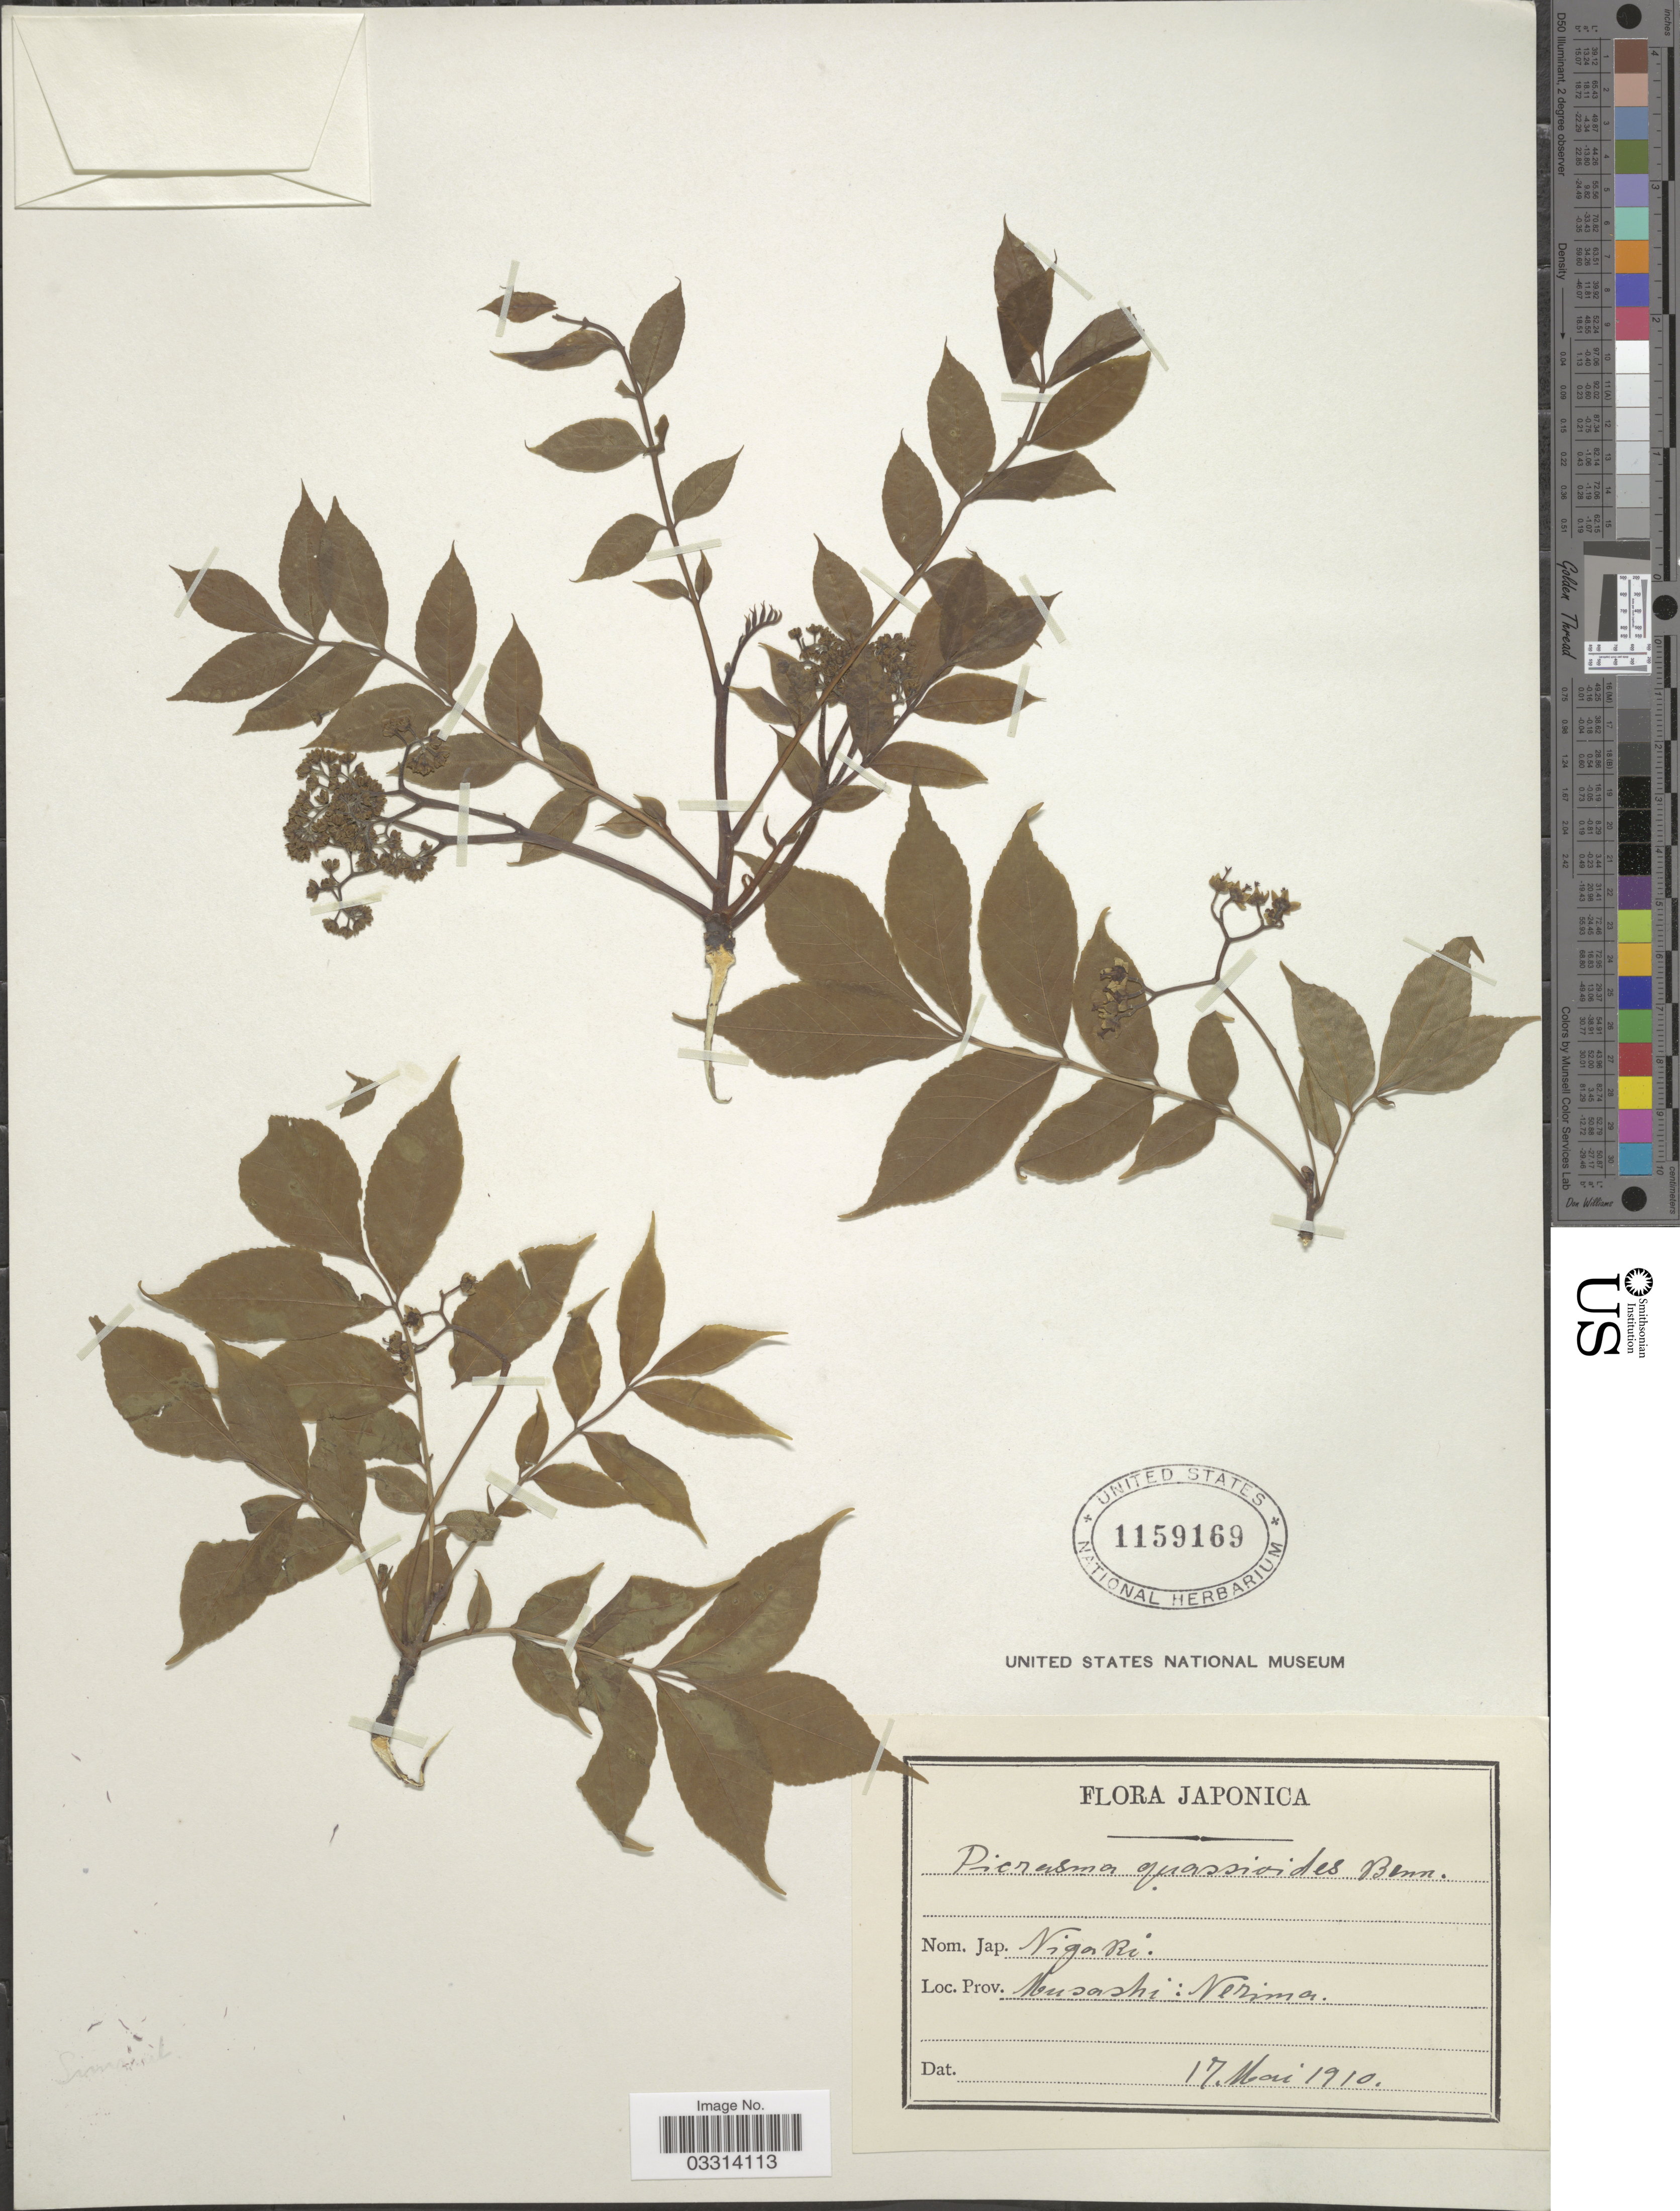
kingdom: Plantae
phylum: Tracheophyta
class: Magnoliopsida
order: Sapindales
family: Simaroubaceae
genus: Picrasma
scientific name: Picrasma quassioides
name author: (D. Don) Benn.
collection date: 1910-05-17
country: Japan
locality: Prov. Musashi: Nerima.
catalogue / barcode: US 1159169